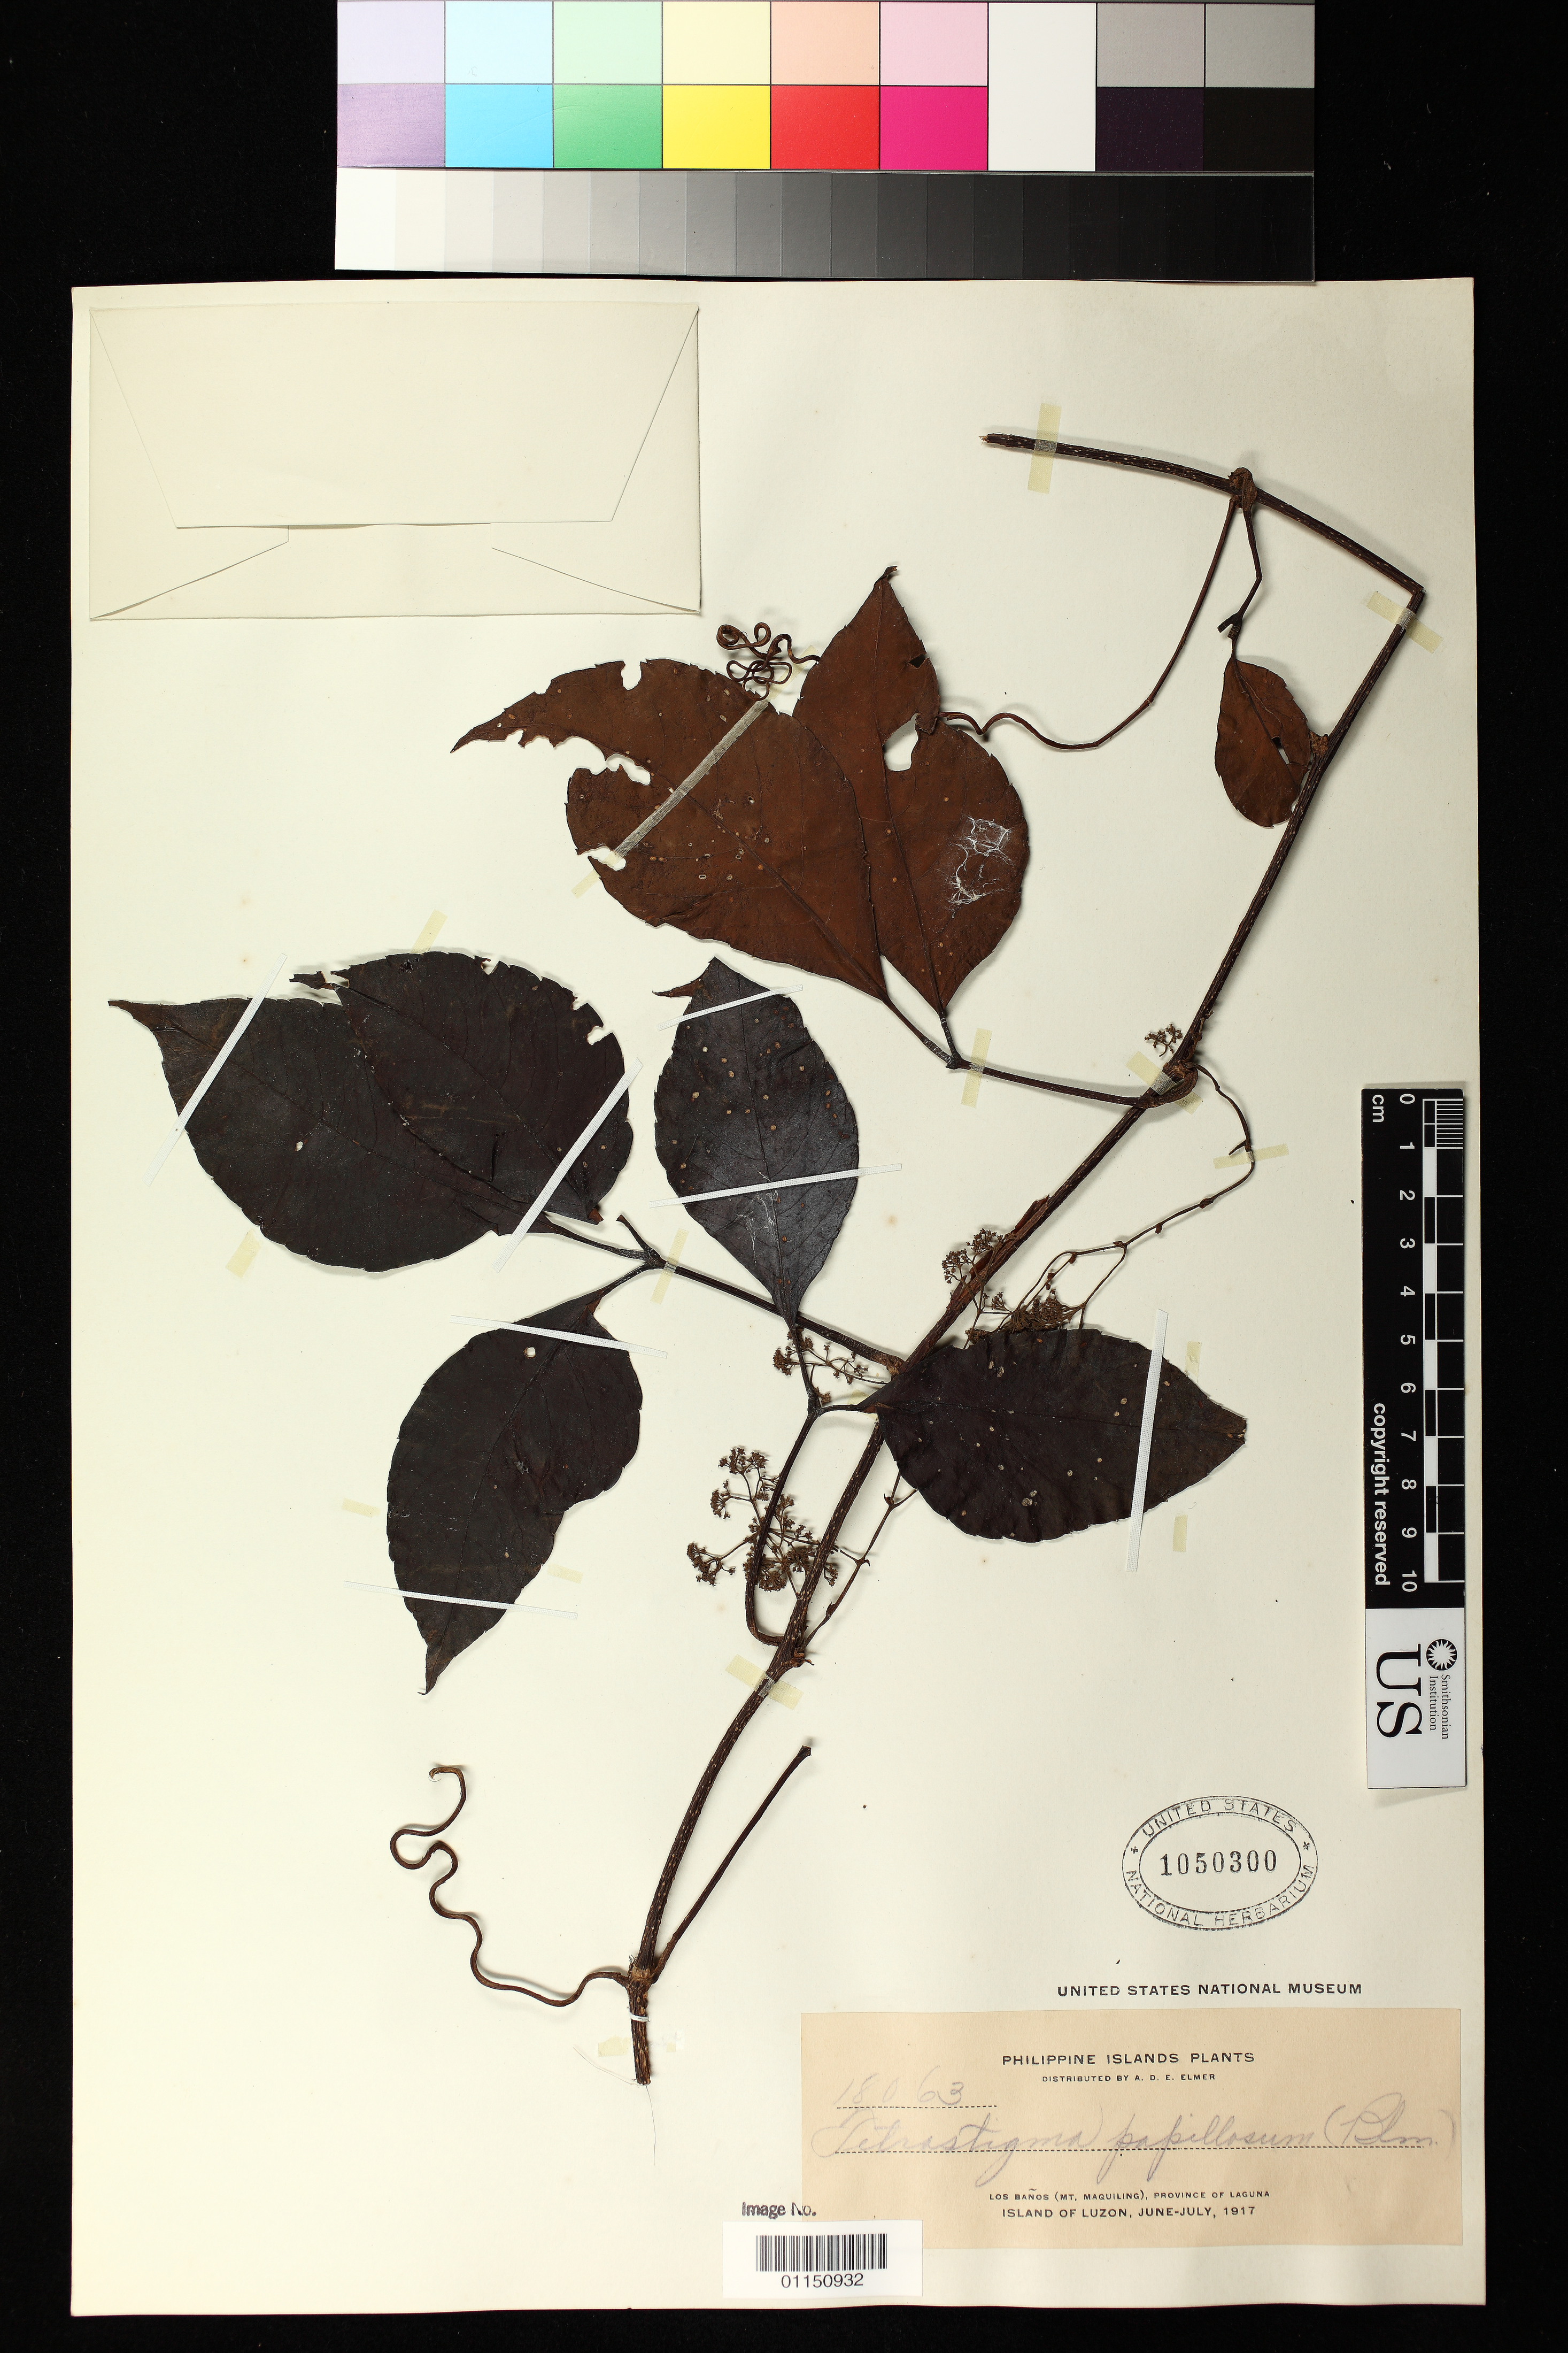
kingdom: Plantae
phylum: Tracheophyta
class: Magnoliopsida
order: Vitales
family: Vitaceae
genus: Tetrastigma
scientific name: Tetrastigma papillosum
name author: (Blume) Planch.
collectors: A. D. E. Elmer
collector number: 18063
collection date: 1917-06/1917-07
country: Philippines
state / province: Calabarzon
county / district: Laguna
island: Luzon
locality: Los Banos (Mt Maquiling).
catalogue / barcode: US 1050300